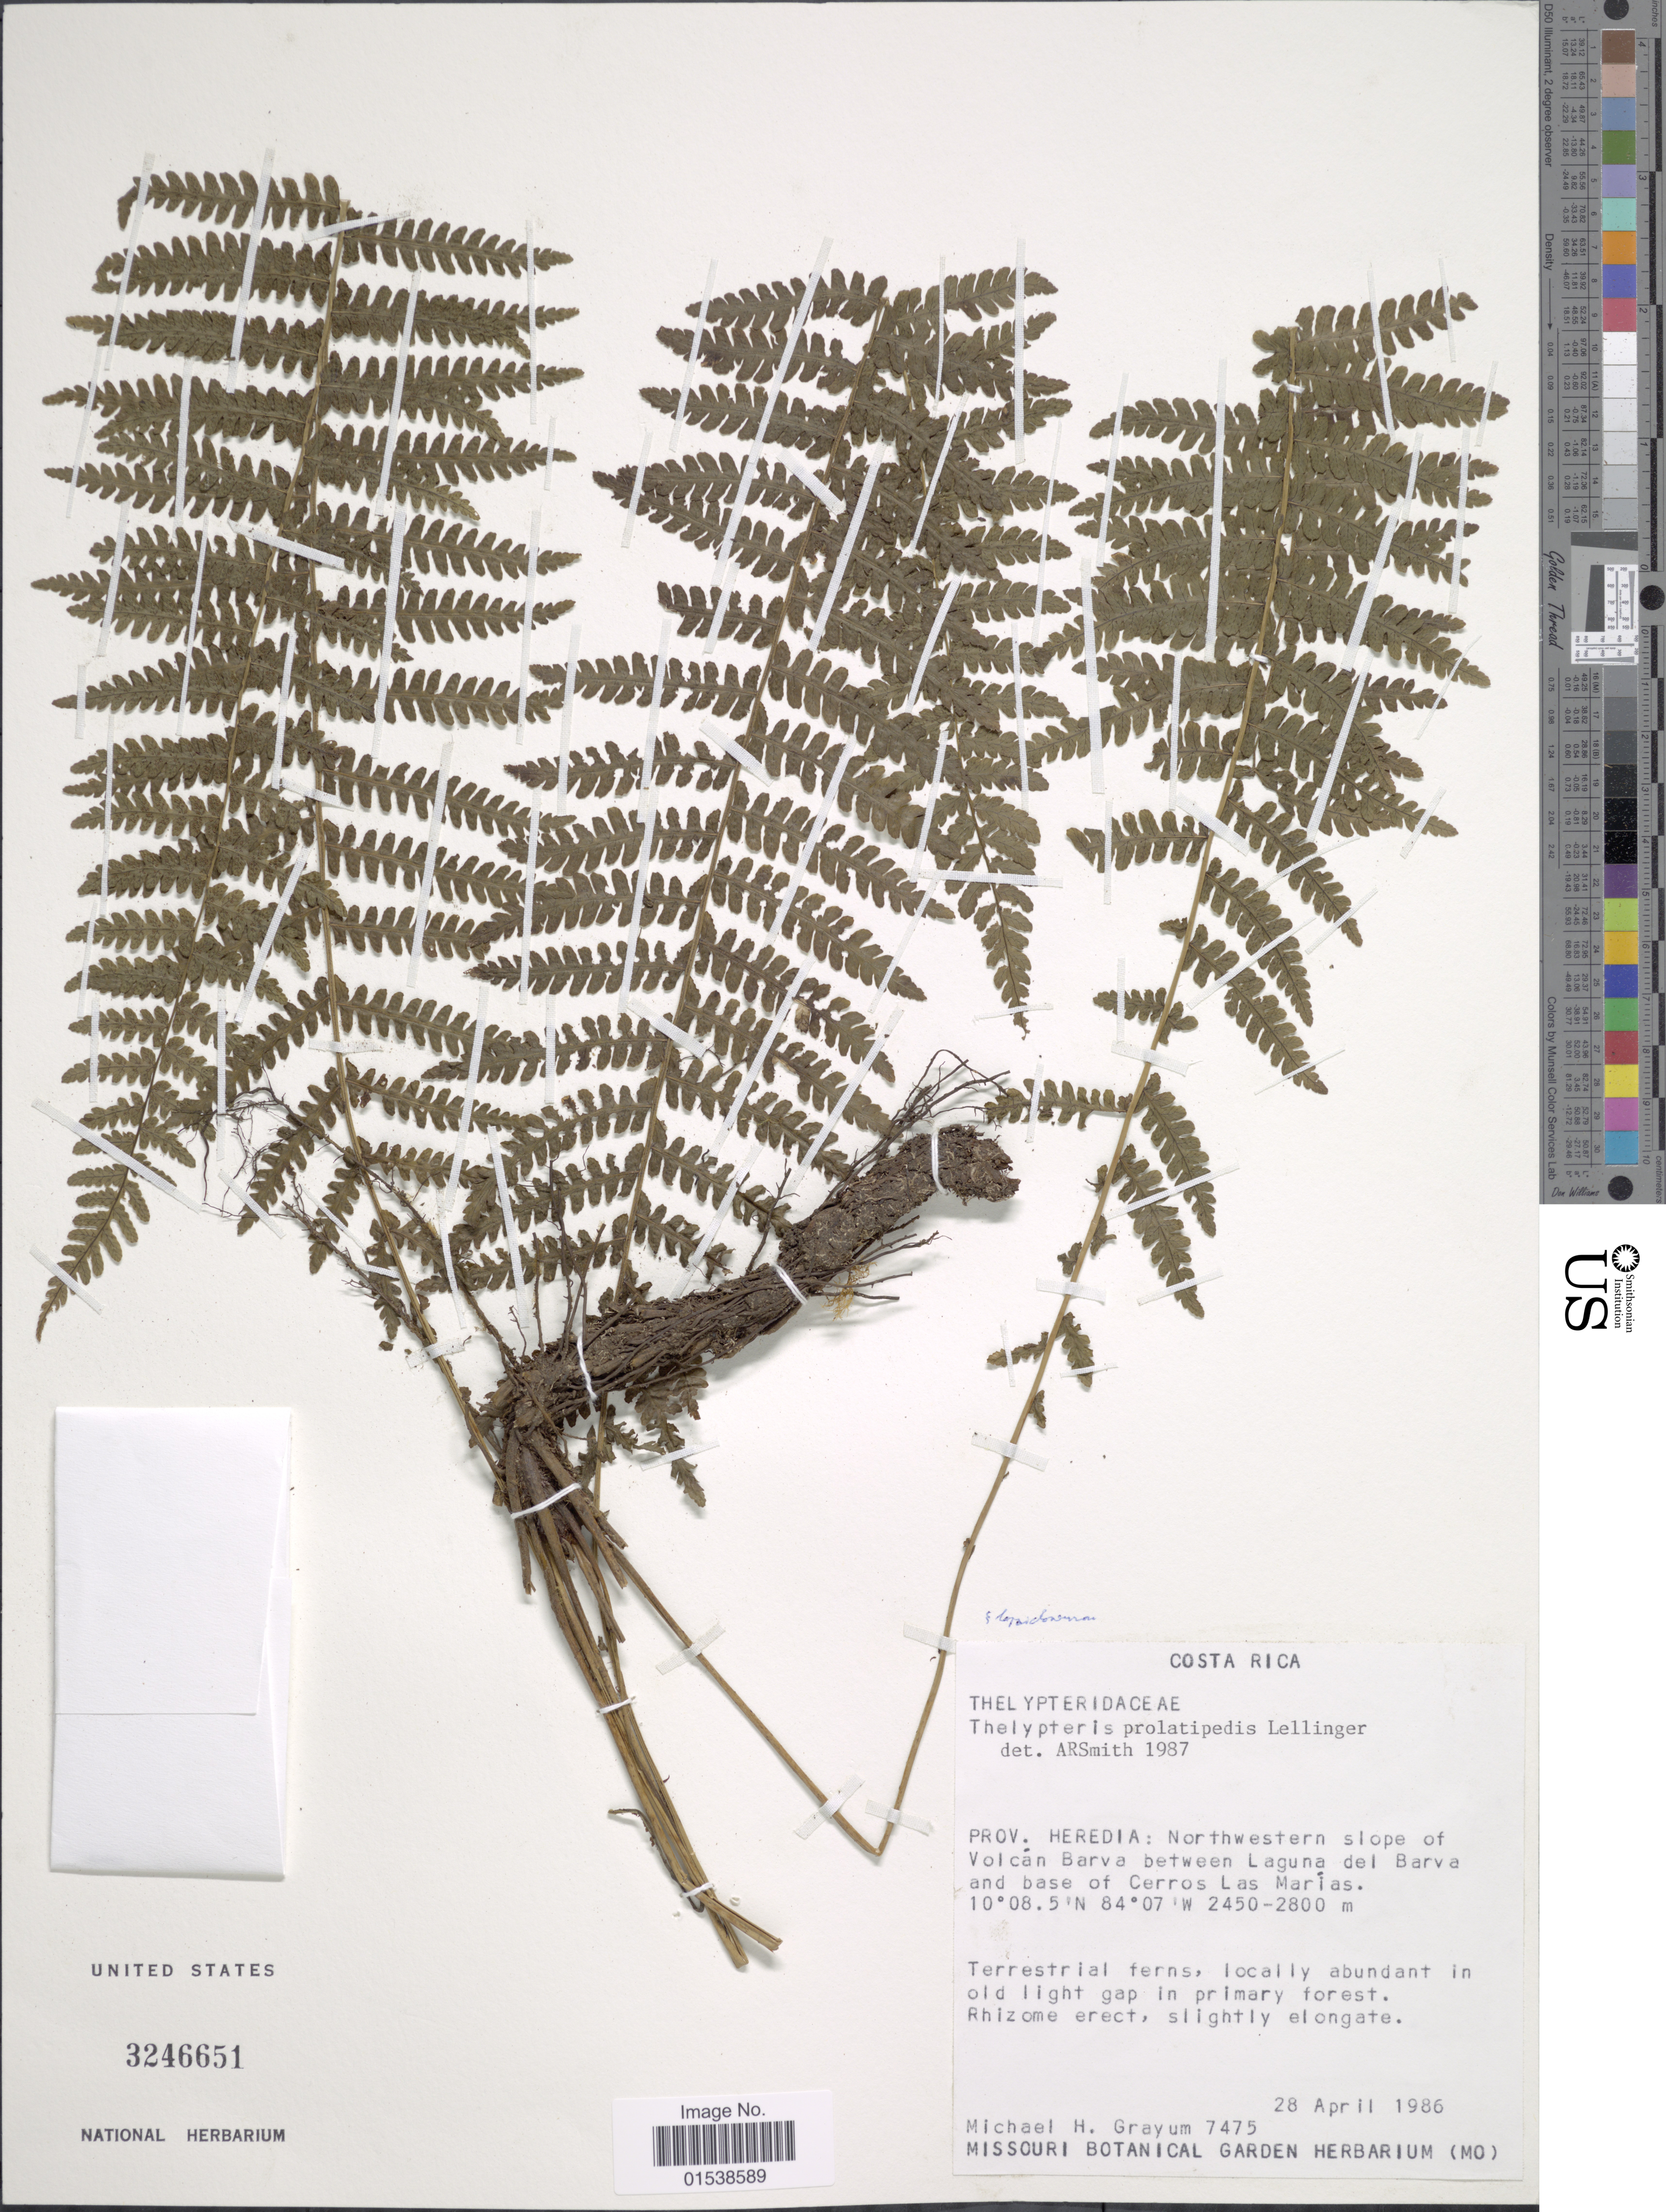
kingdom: Plantae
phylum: Tracheophyta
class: Polypodiopsida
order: Polypodiales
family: Thelypteridaceae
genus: Amauropelta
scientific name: Amauropelta prolatipedis (Lellinger) comb. nov., ined 2015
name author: (Lellinger)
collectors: M. H. Grayum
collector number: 7475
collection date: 1986-04-28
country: Costa Rica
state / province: Heredia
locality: Prov. Heredia: northwestern slope of Volcan Barva between Laguna del Barva and base of Cerros Las Marias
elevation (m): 2450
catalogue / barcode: US 3246651